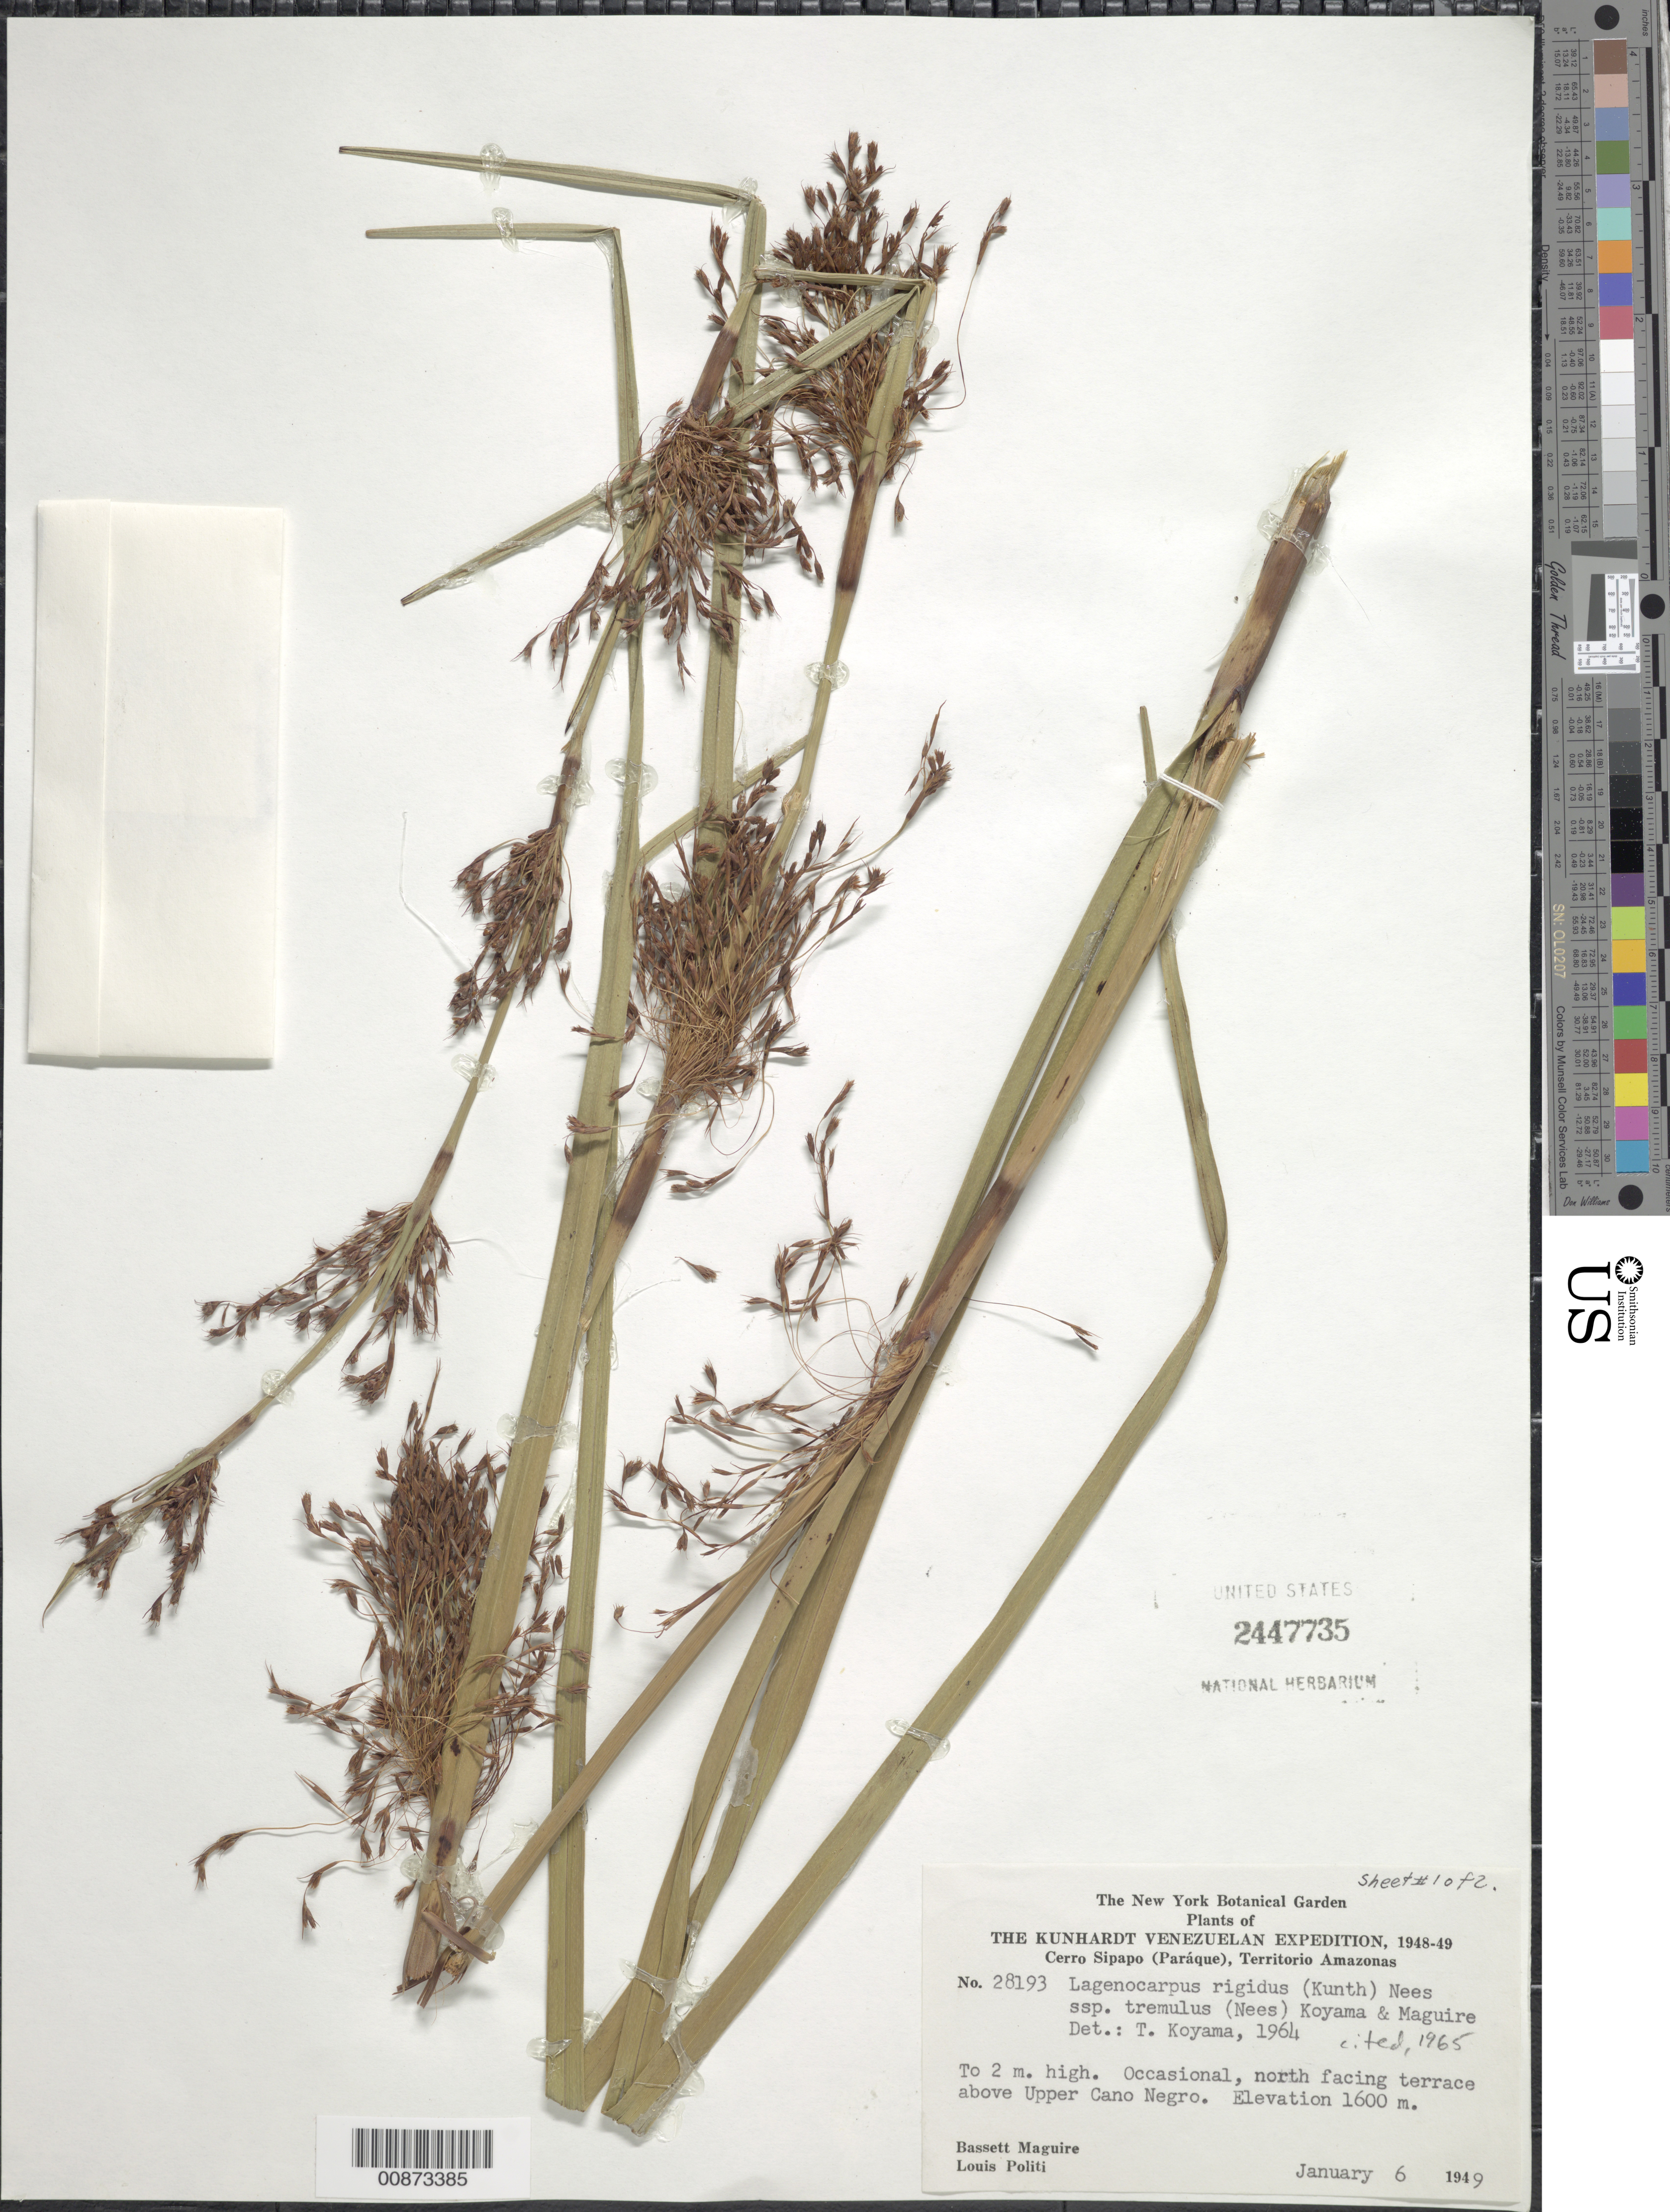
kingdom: Plantae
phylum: Tracheophyta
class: Liliopsida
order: Poales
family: Cyperaceae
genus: Lagenocarpus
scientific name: Lagenocarpus rigidus subsp. tremulus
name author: (Nees) T. Koyama & Maguire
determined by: Koyama, Tetsuo M.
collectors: B. Maguire & L. Politi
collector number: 28193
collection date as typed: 6-Jan-49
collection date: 1949-01-06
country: Venezuela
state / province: Amazonas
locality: Cerro Sipapo (Paráque), Upper Caño Negro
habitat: North facing terrace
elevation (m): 1600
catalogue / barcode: US 2447735